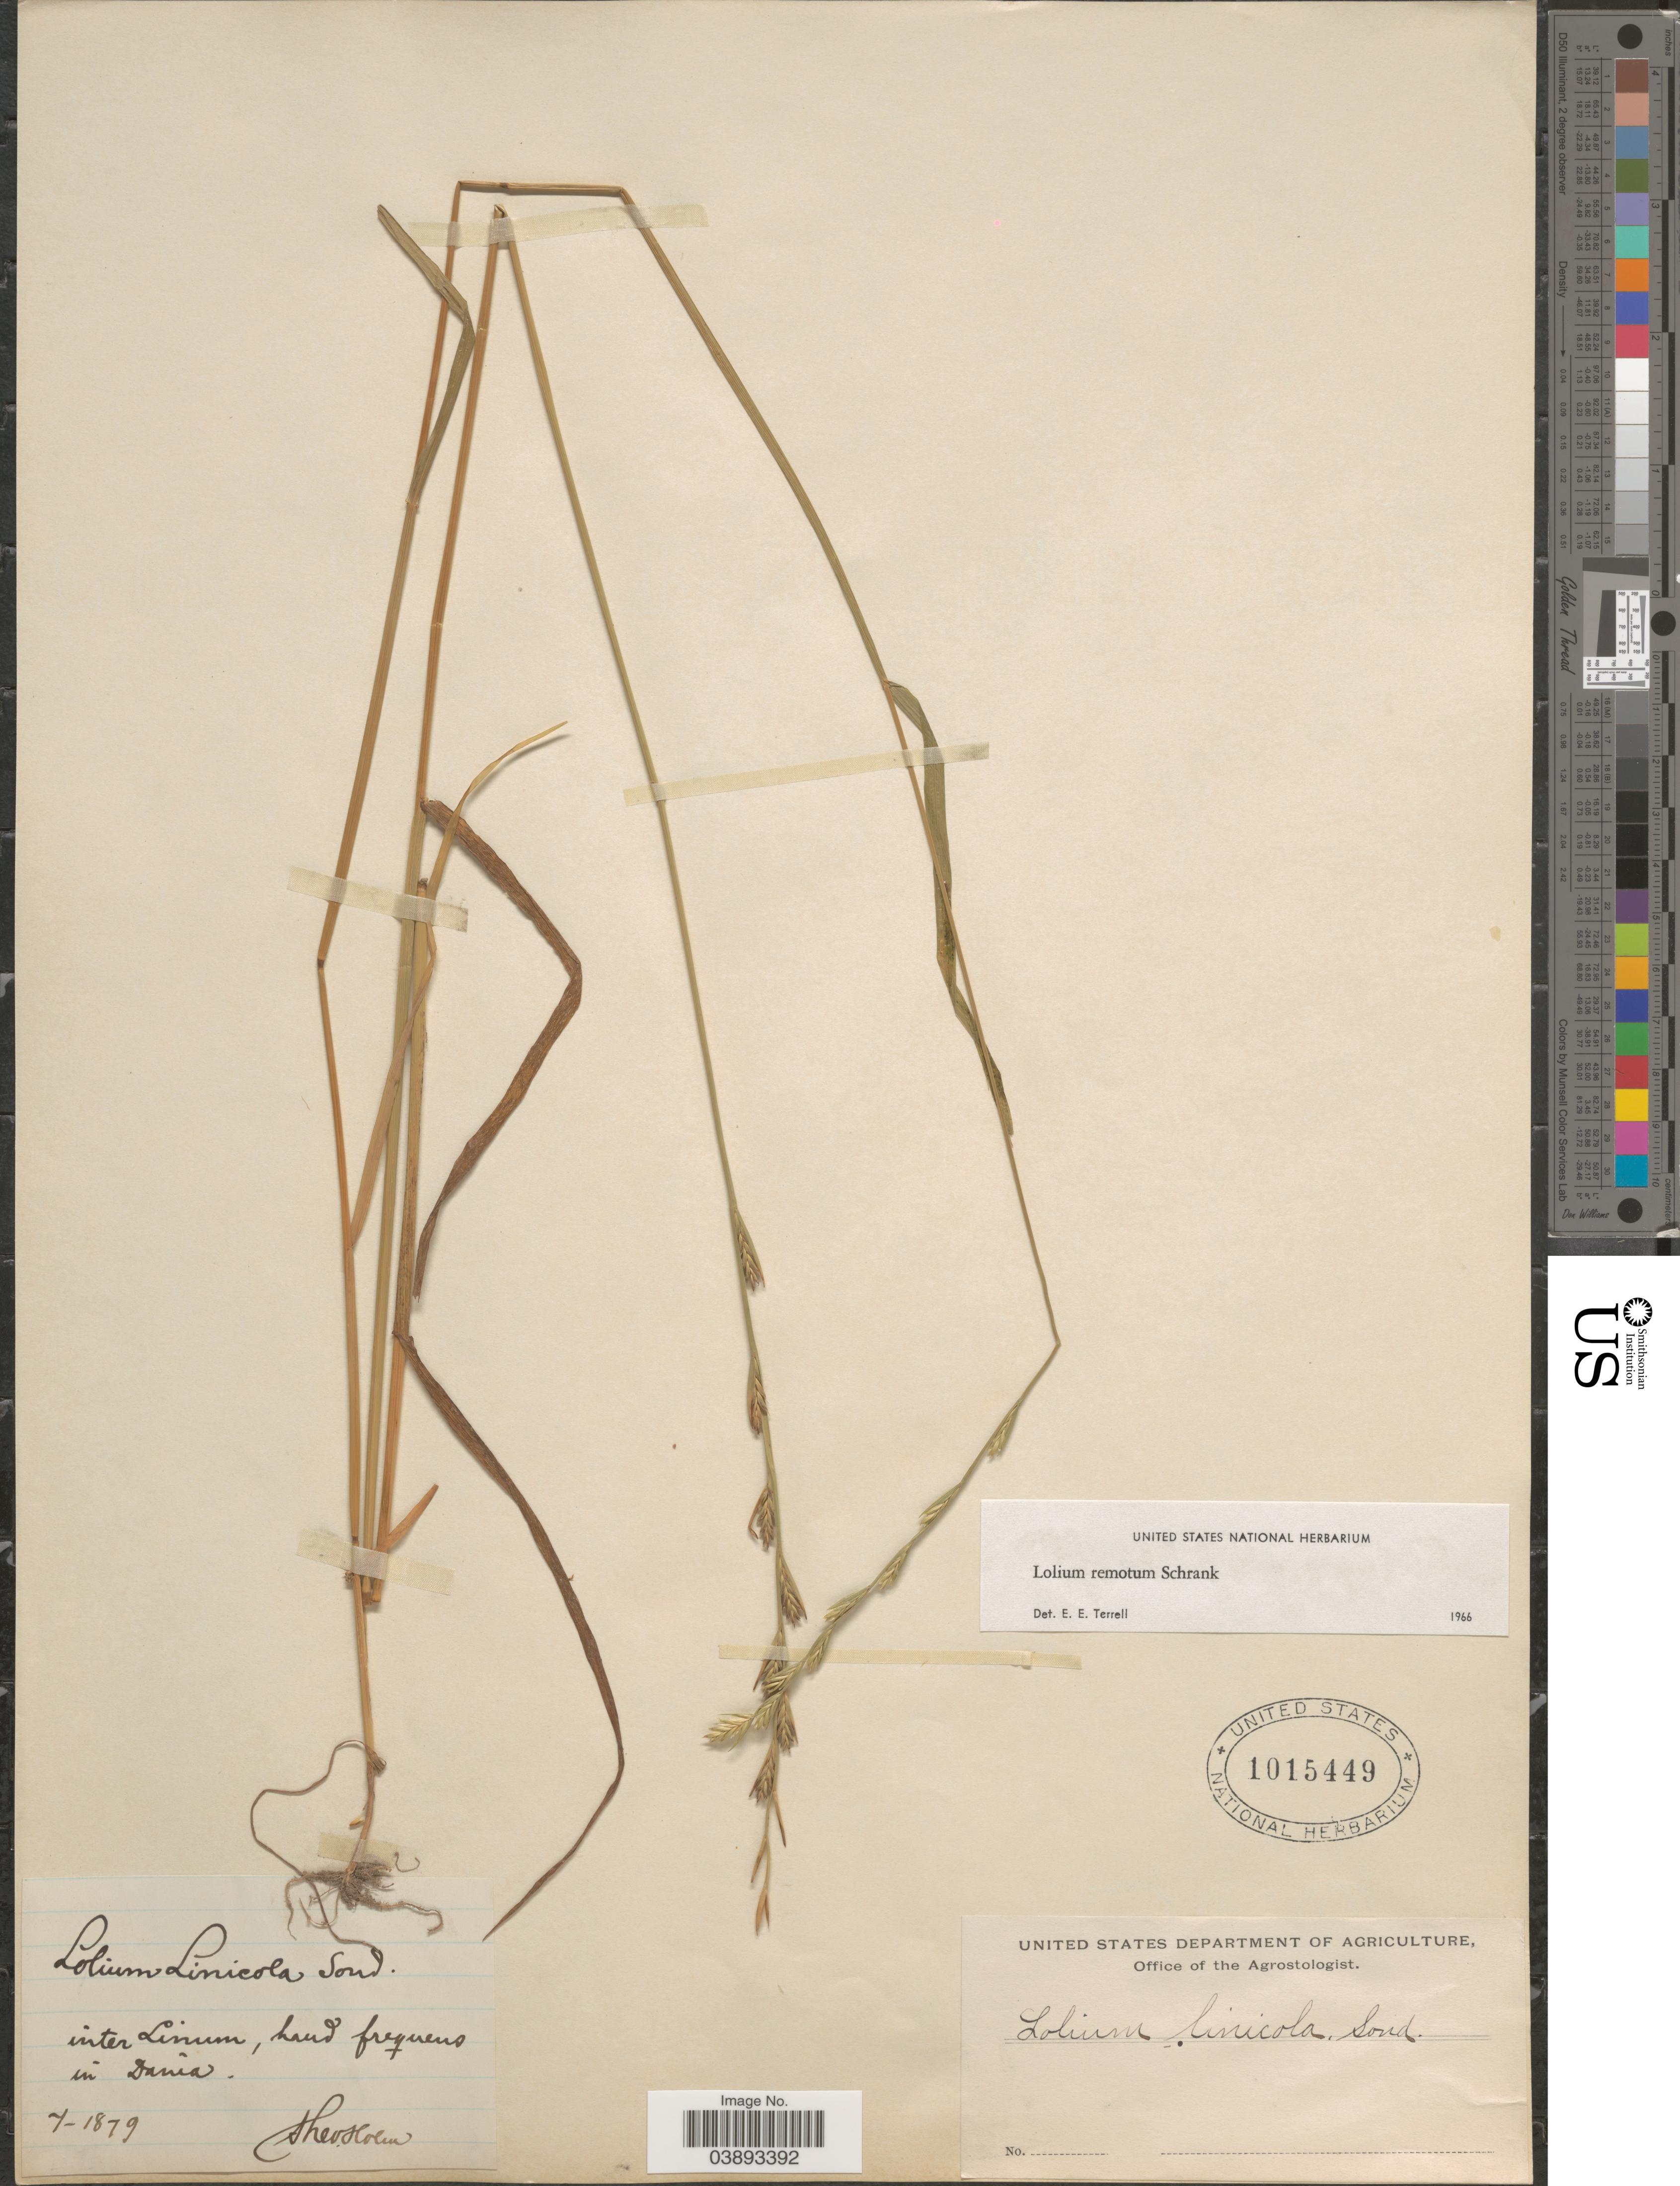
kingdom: Plantae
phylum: Tracheophyta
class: Liliopsida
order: Poales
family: Poaceae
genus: Lolium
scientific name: Lolium remotum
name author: Schrank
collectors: H. T. Holm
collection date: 1879-07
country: Denmark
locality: Inter Linum, haud frequens in Dania.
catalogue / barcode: US 1015449